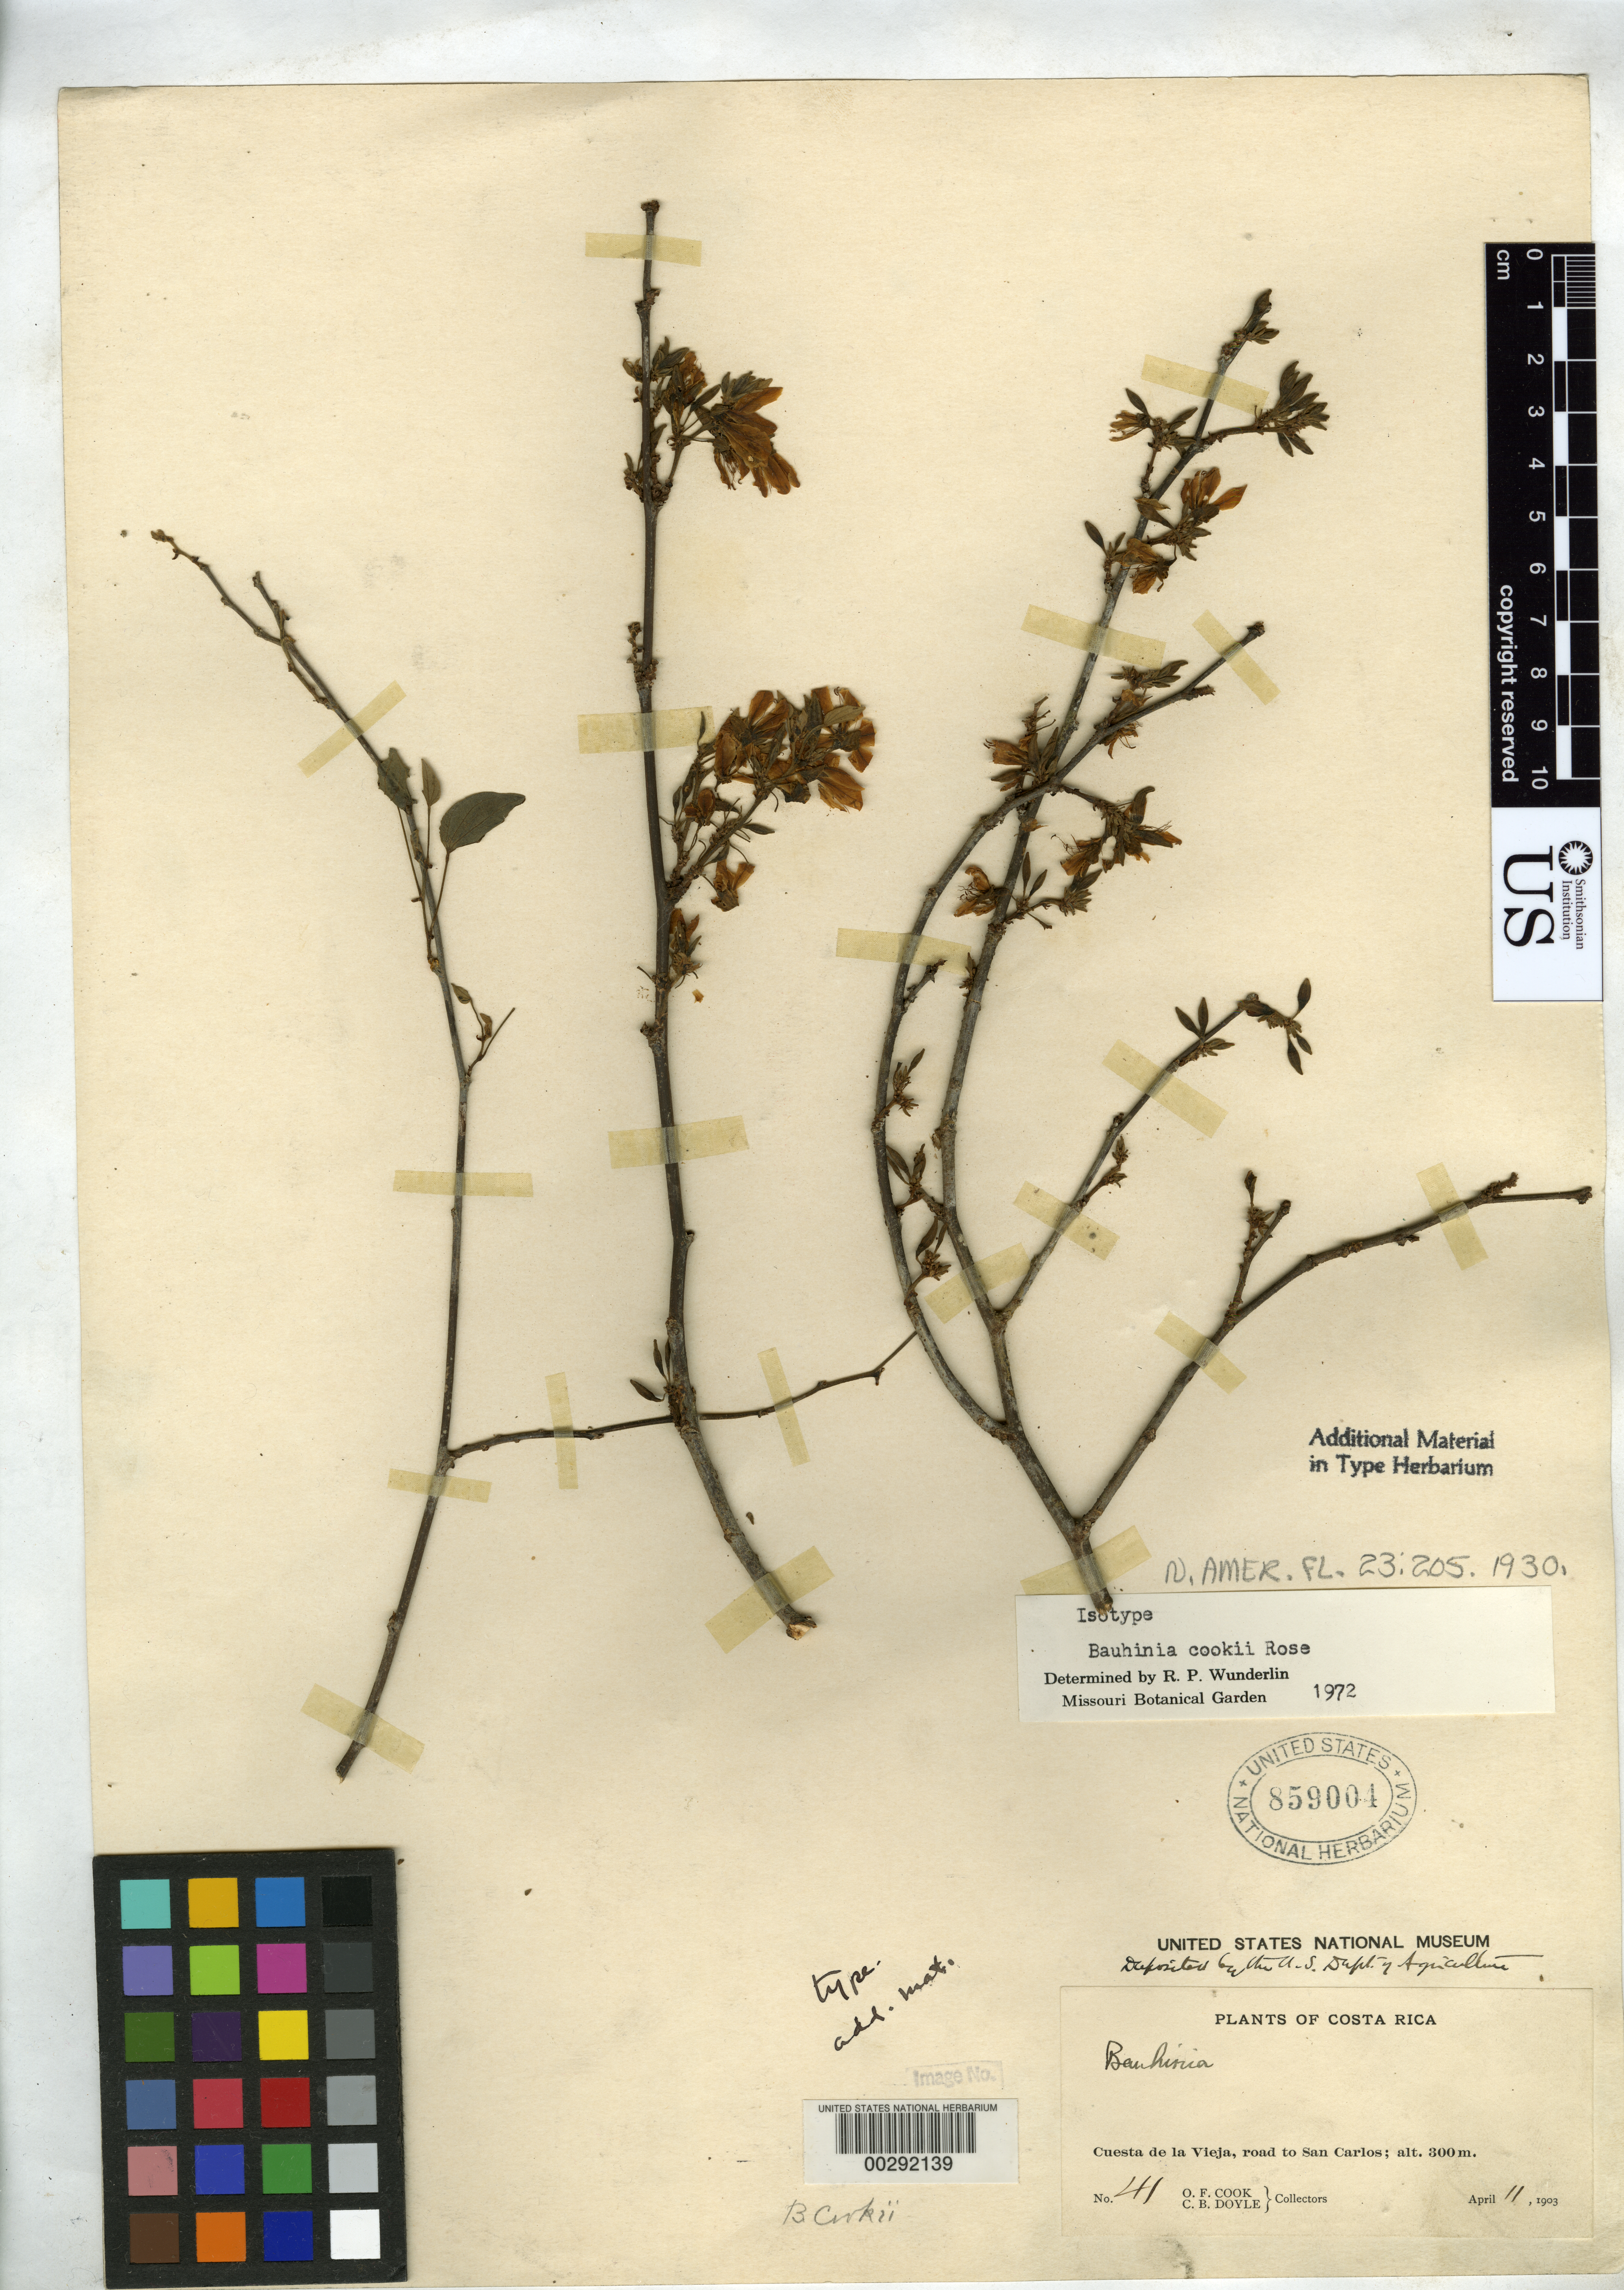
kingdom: Plantae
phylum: Tracheophyta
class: Magnoliopsida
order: Fabales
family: Fabaceae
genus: Bauhinia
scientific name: Bauhinia cookii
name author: Rose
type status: Isotype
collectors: O. F. Cook & C. Doyle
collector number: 41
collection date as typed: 11 Apr 1903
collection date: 1903-04-11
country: Costa Rica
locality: Cuesta de La Vieja, road to San Carlos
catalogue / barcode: US 859004